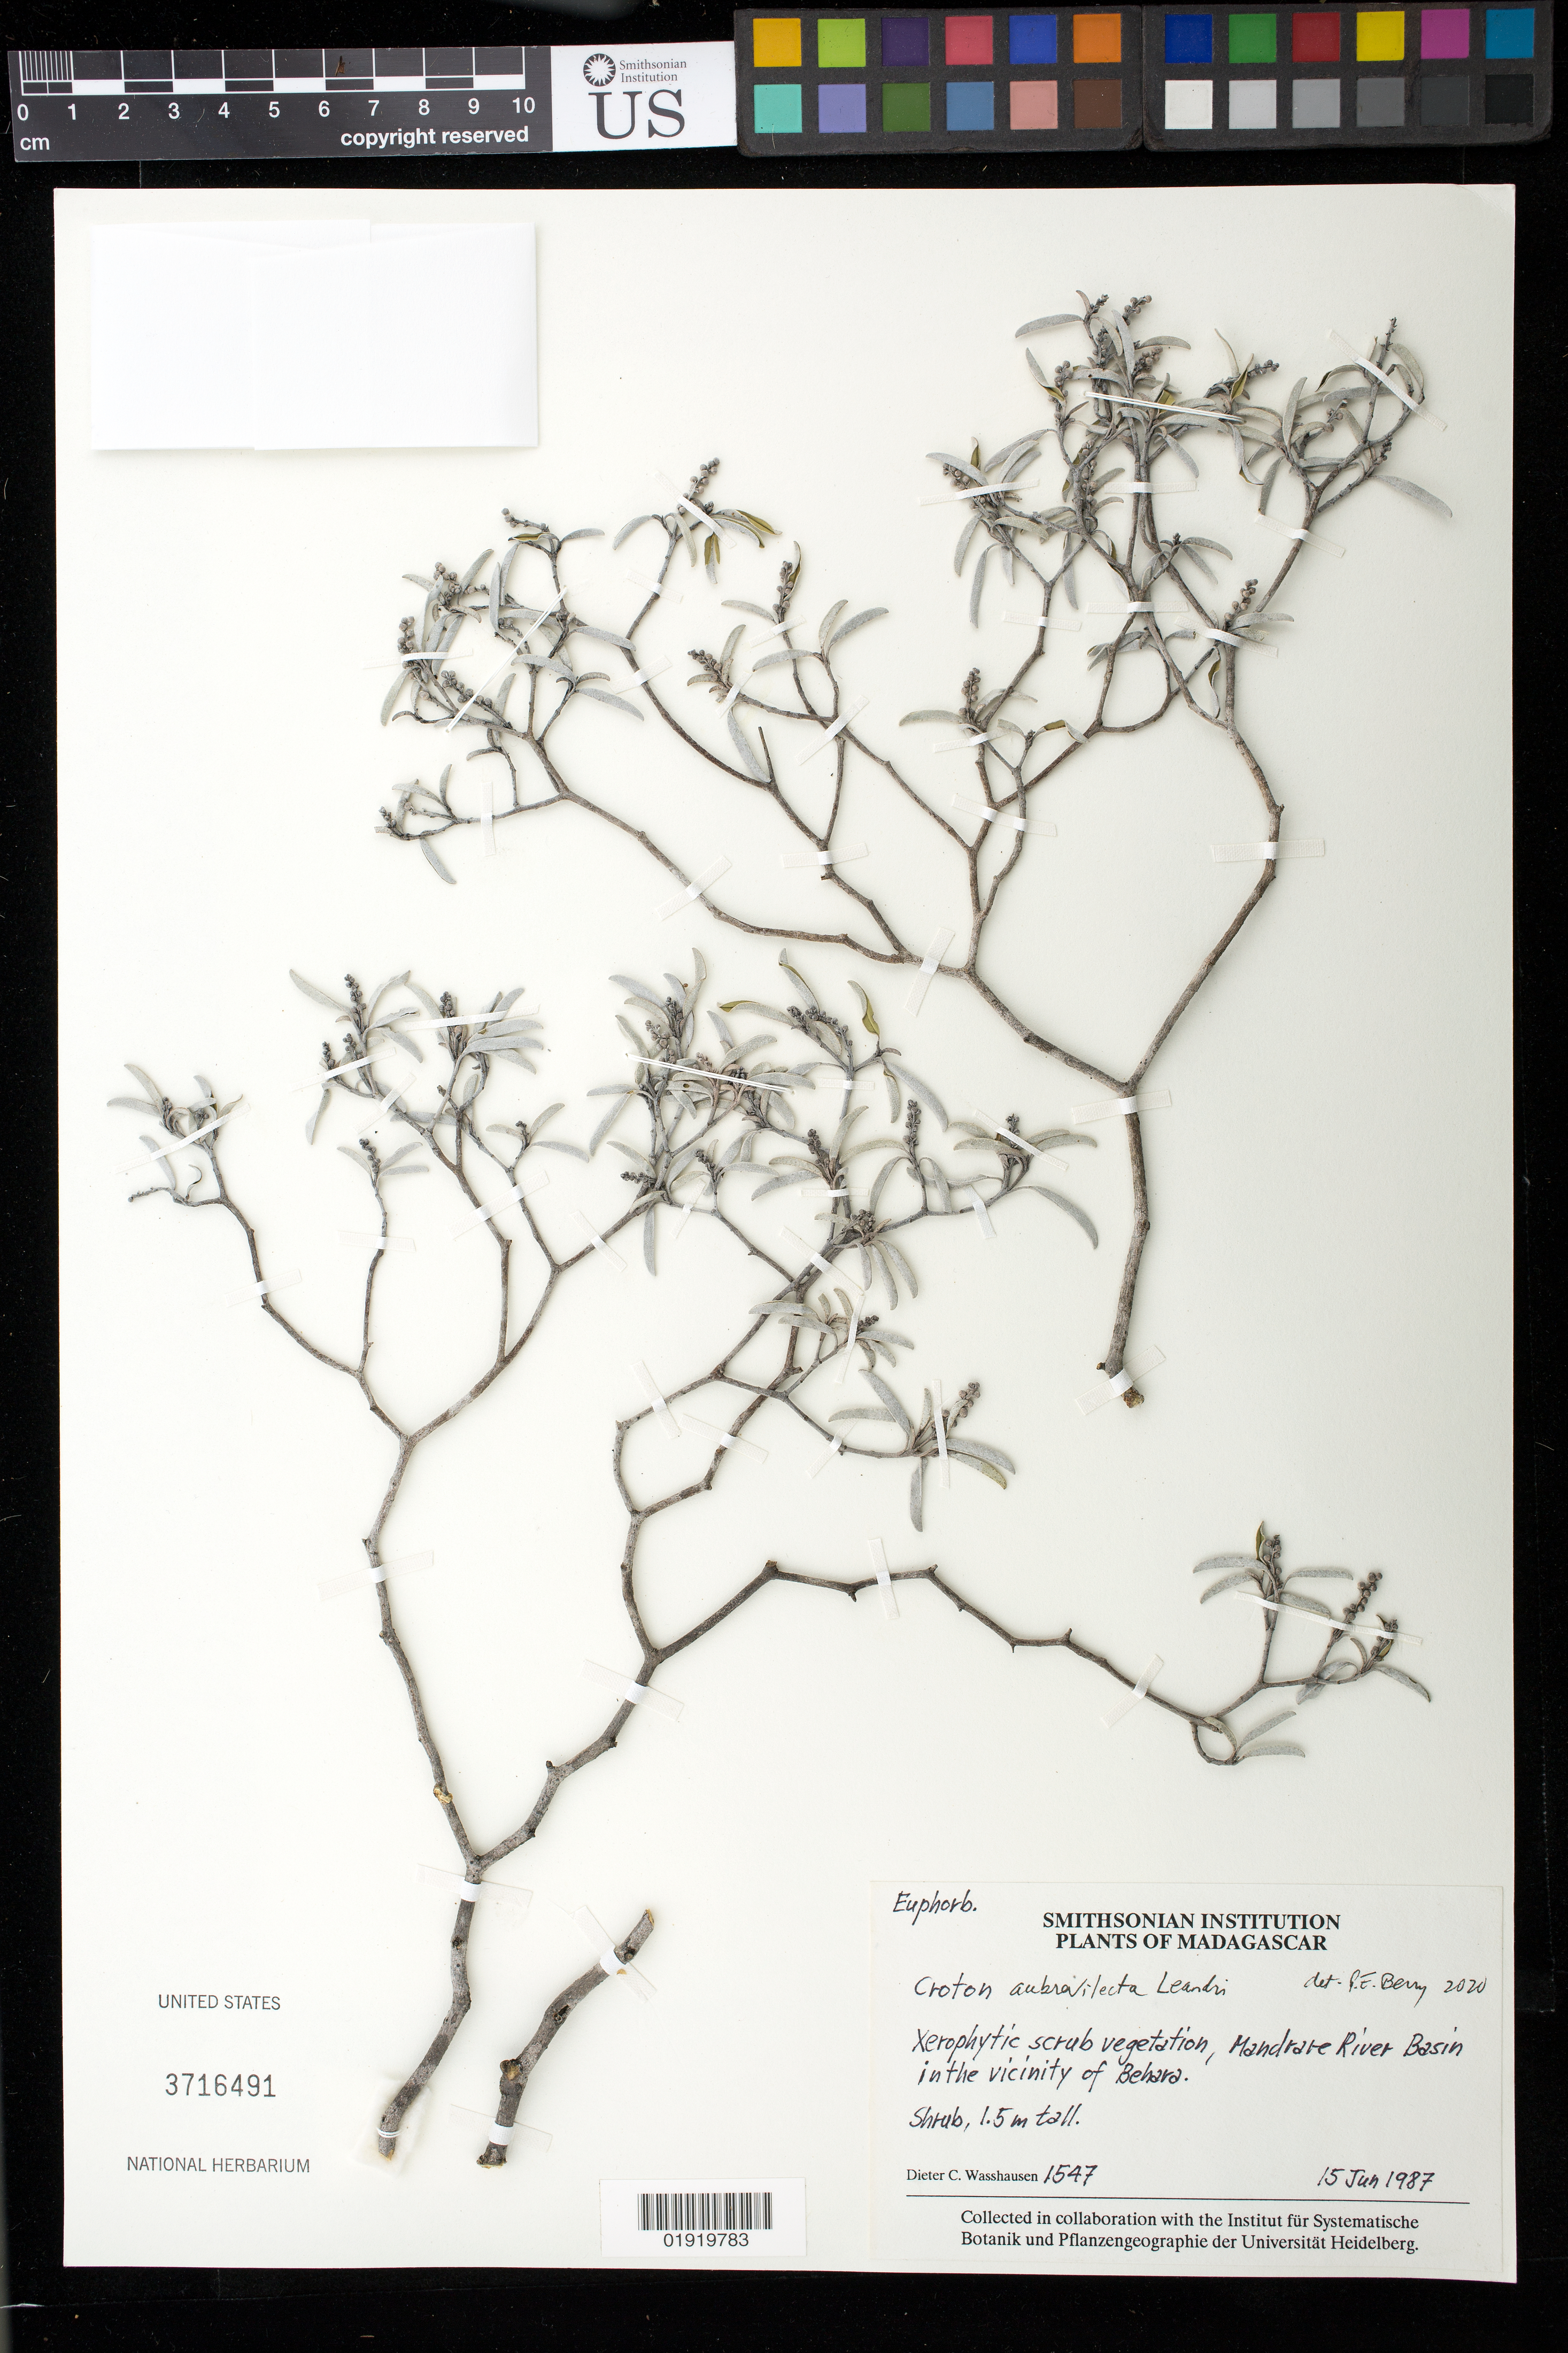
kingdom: Plantae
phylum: Tracheophyta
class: Magnoliopsida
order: Malpighiales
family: Euphorbiaceae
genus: Croton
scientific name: Croton aubrevilecta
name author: Leandri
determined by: Berry, Paul E.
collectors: D. C. Wasshausen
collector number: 1547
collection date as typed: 15 Jun 1987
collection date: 1987-06-15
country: Madagascar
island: Madagascar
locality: Mandrare River Basin in the vicinity of Behara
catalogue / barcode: US 3716491